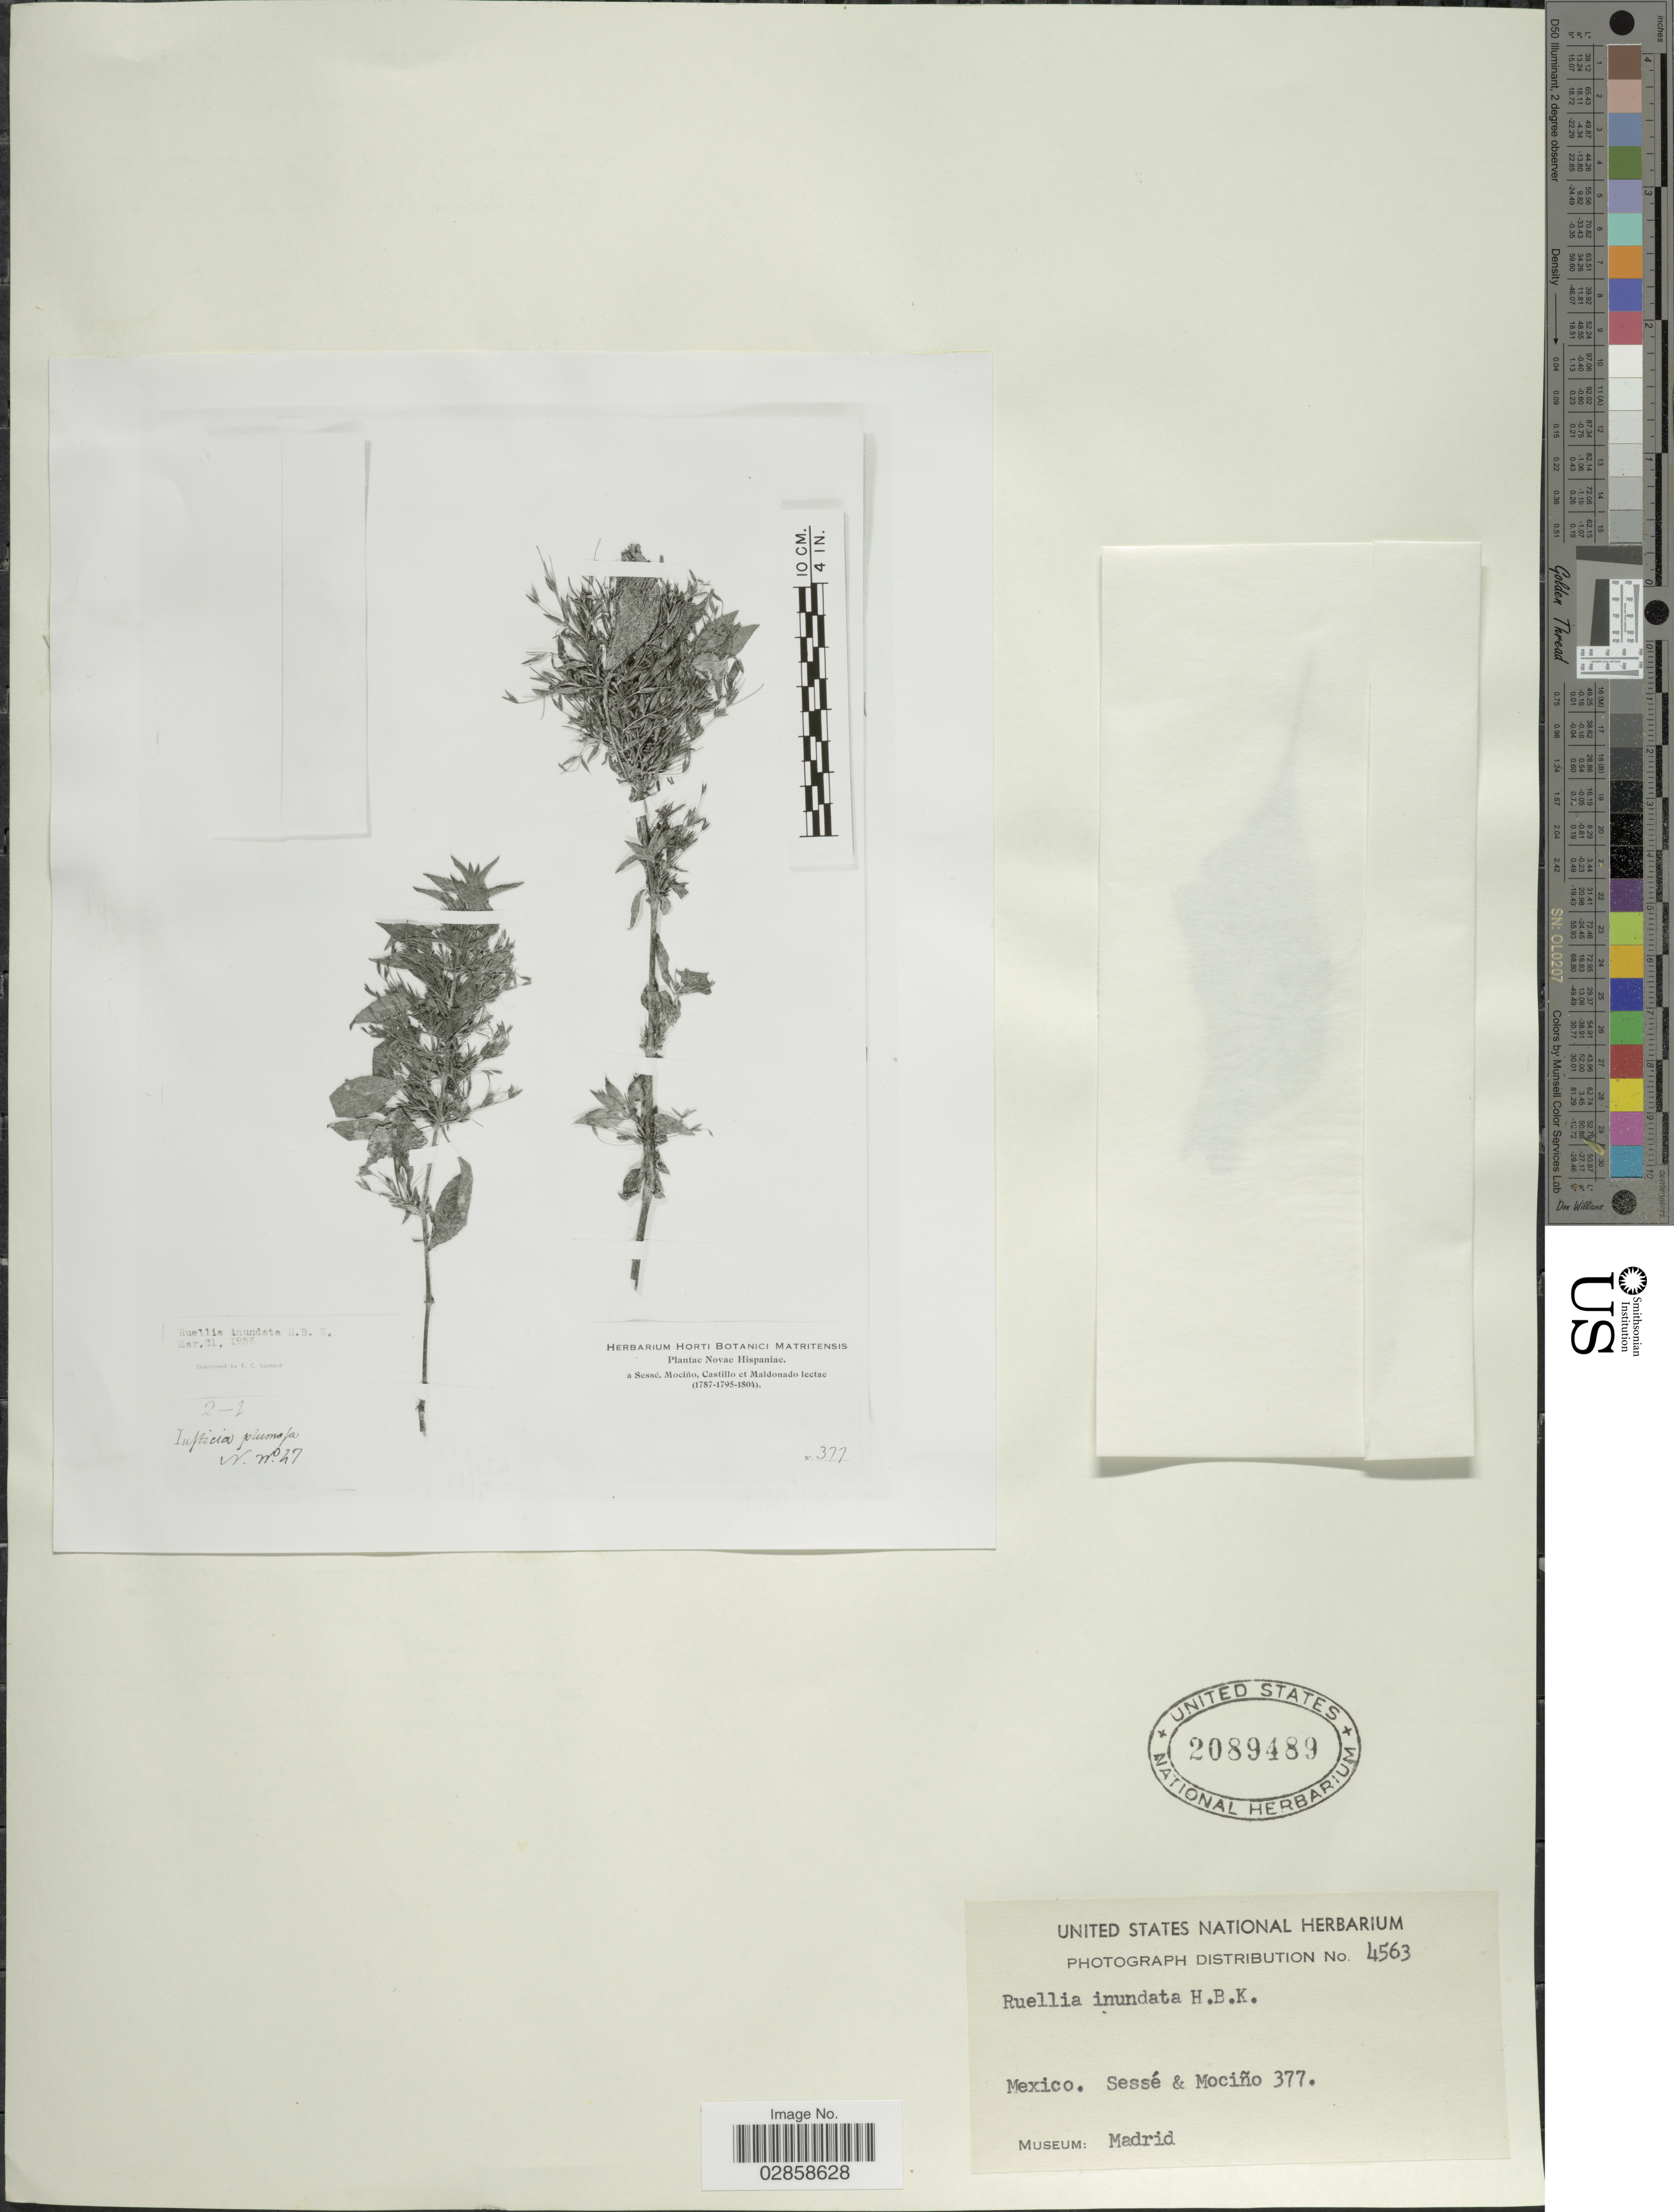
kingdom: Plantae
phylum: Tracheophyta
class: Magnoliopsida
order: Lamiales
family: Acanthaceae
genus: Ruellia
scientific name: Ruellia inundata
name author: Kunth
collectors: Sessé, --, Mociño, Castillo, -- & Maldonado, --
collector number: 377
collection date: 1787/1804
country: Mexico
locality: Novae Hispaniae.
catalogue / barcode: US 2089489